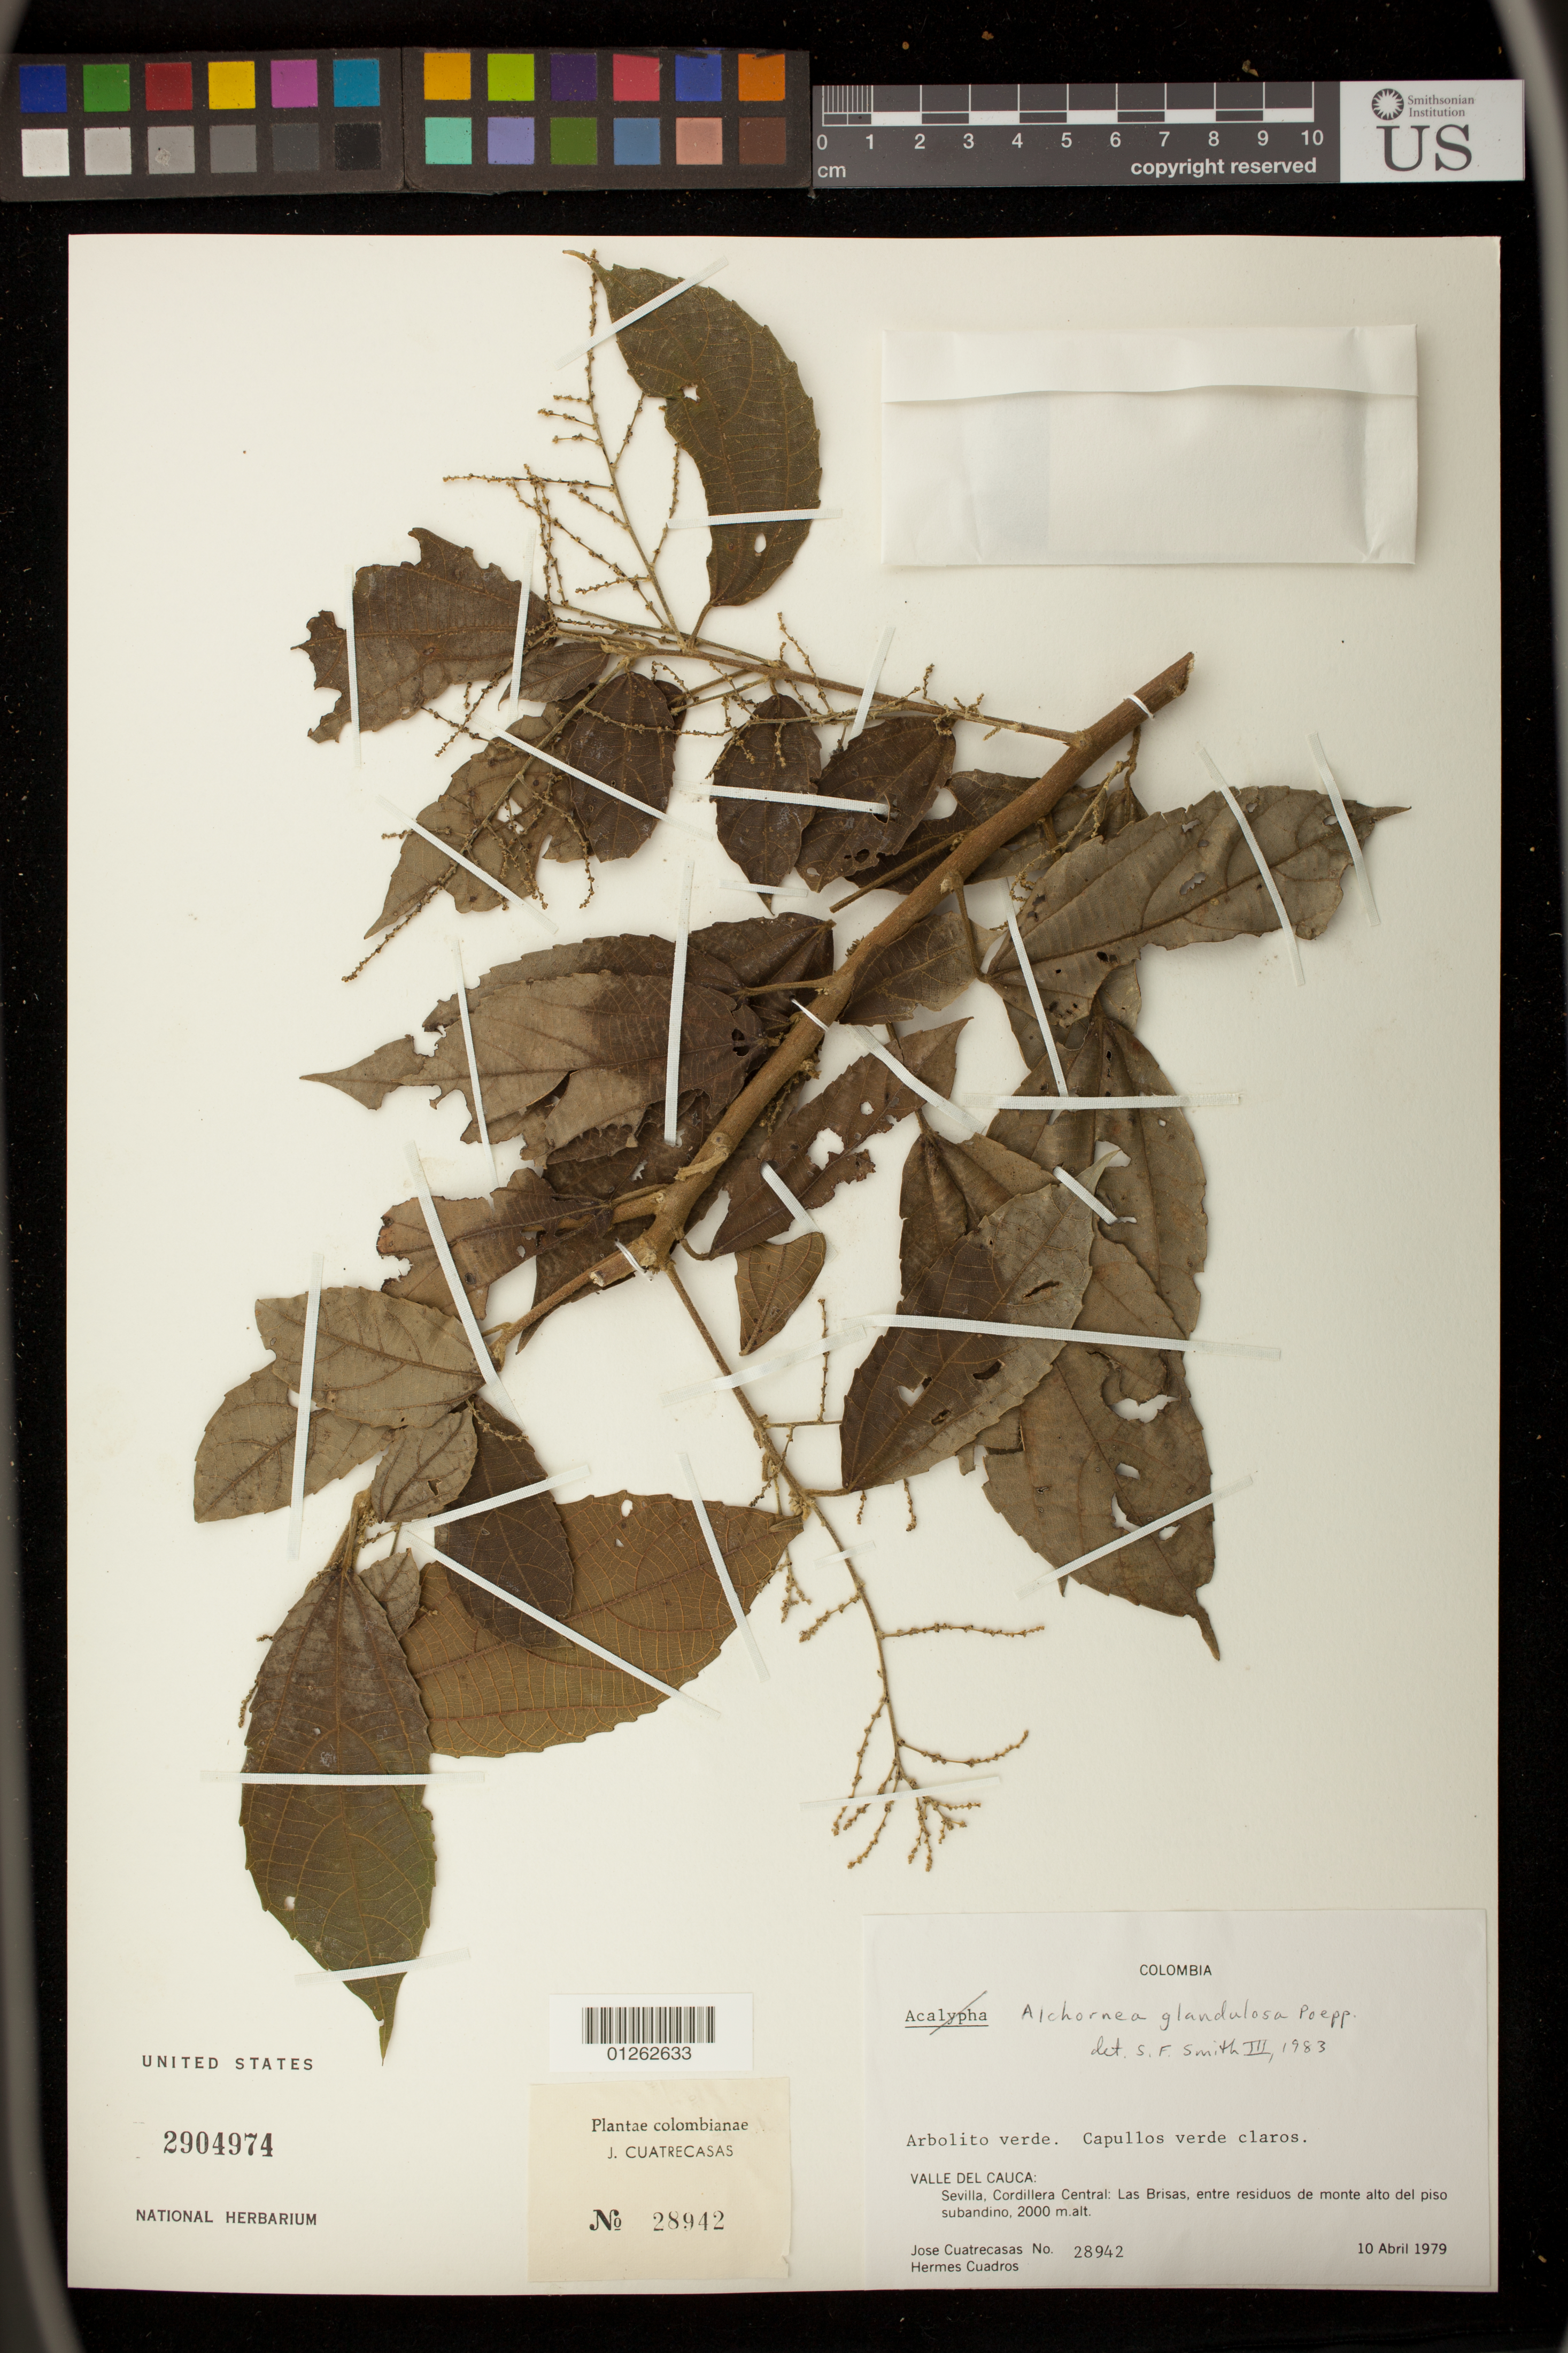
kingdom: Plantae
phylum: Tracheophyta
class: Magnoliopsida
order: Malpighiales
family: Euphorbiaceae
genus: Alchornea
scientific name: Alchornea glandulosa subsp. glandulosa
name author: Poepp.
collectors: J. Cuatrecasas & H. Cuadros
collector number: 28942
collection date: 1979-04-10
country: Colombia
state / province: Valle del Cauca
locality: Sevilla, Cordillera Central: Las Brisas.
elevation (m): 2000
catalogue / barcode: US 2904974